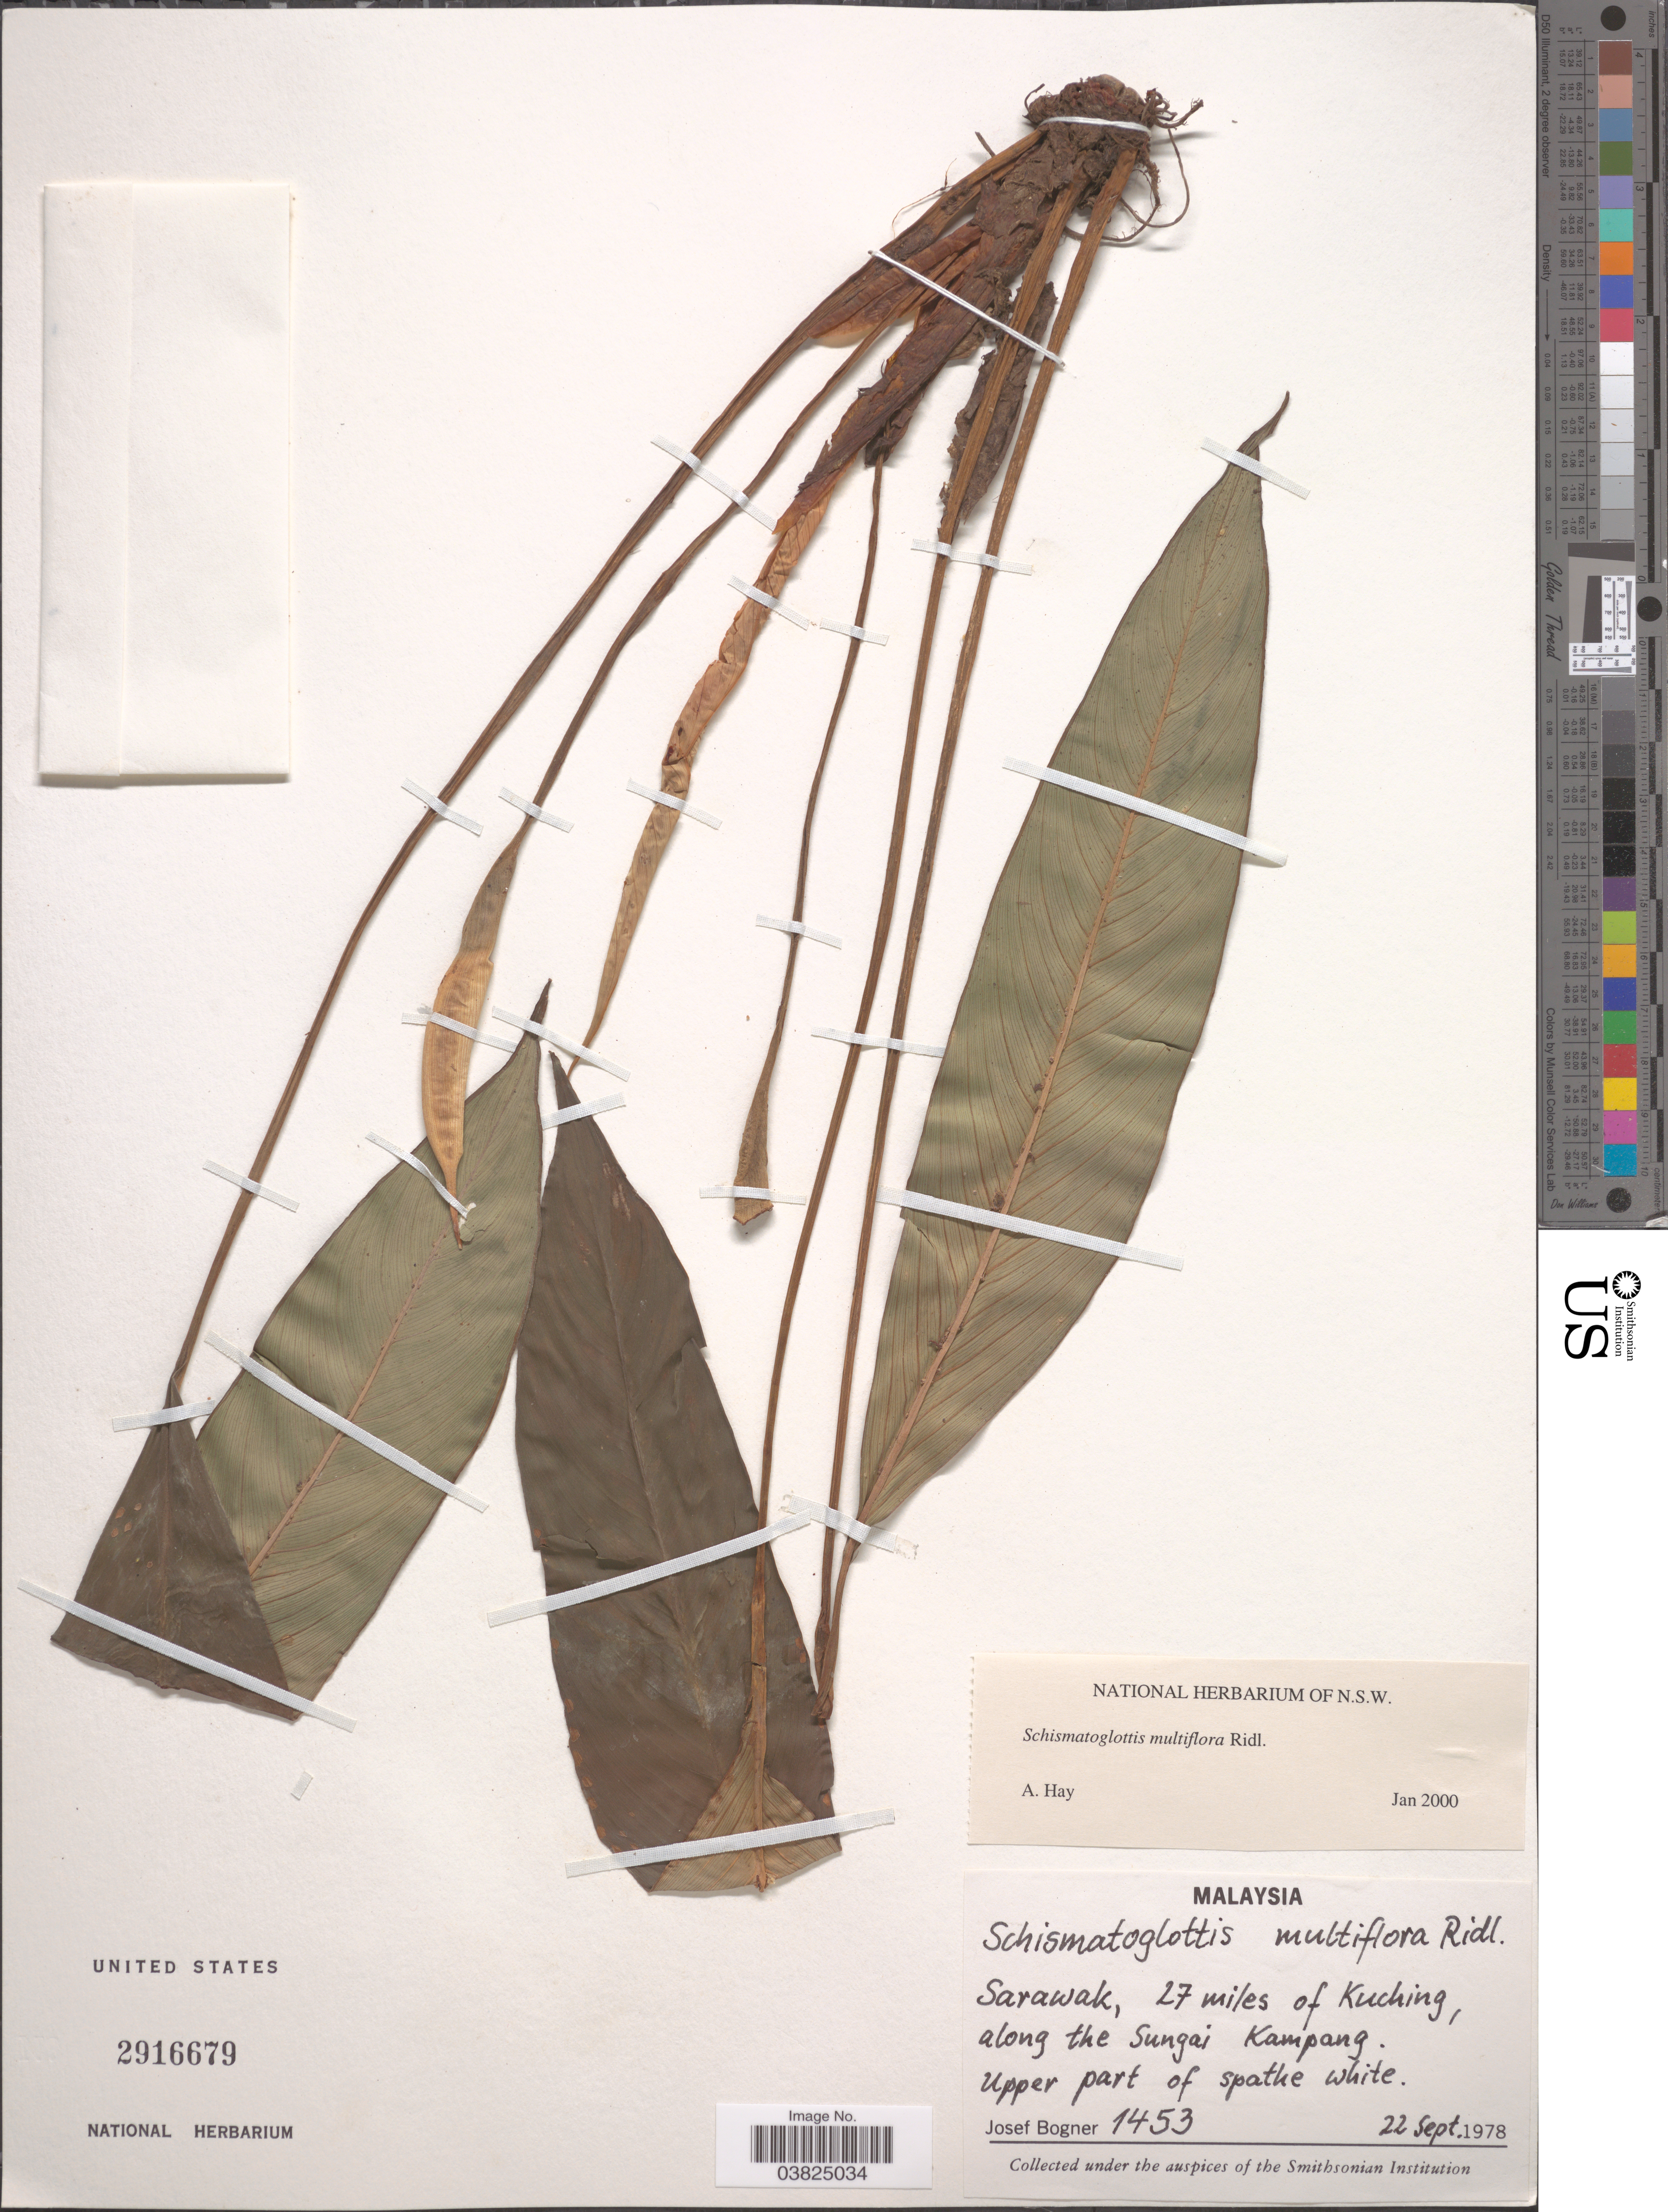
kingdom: Plantae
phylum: Tracheophyta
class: Liliopsida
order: Alismatales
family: Araceae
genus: Schismatoglottis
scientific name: Schismatoglottis multiflora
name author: Ridl.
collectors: J. Bogner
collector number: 1453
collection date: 1978-09-22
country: Malaysia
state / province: Sarawak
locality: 27 miles of Kuching, along the Sungai Kampang.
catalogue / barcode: US 2916679